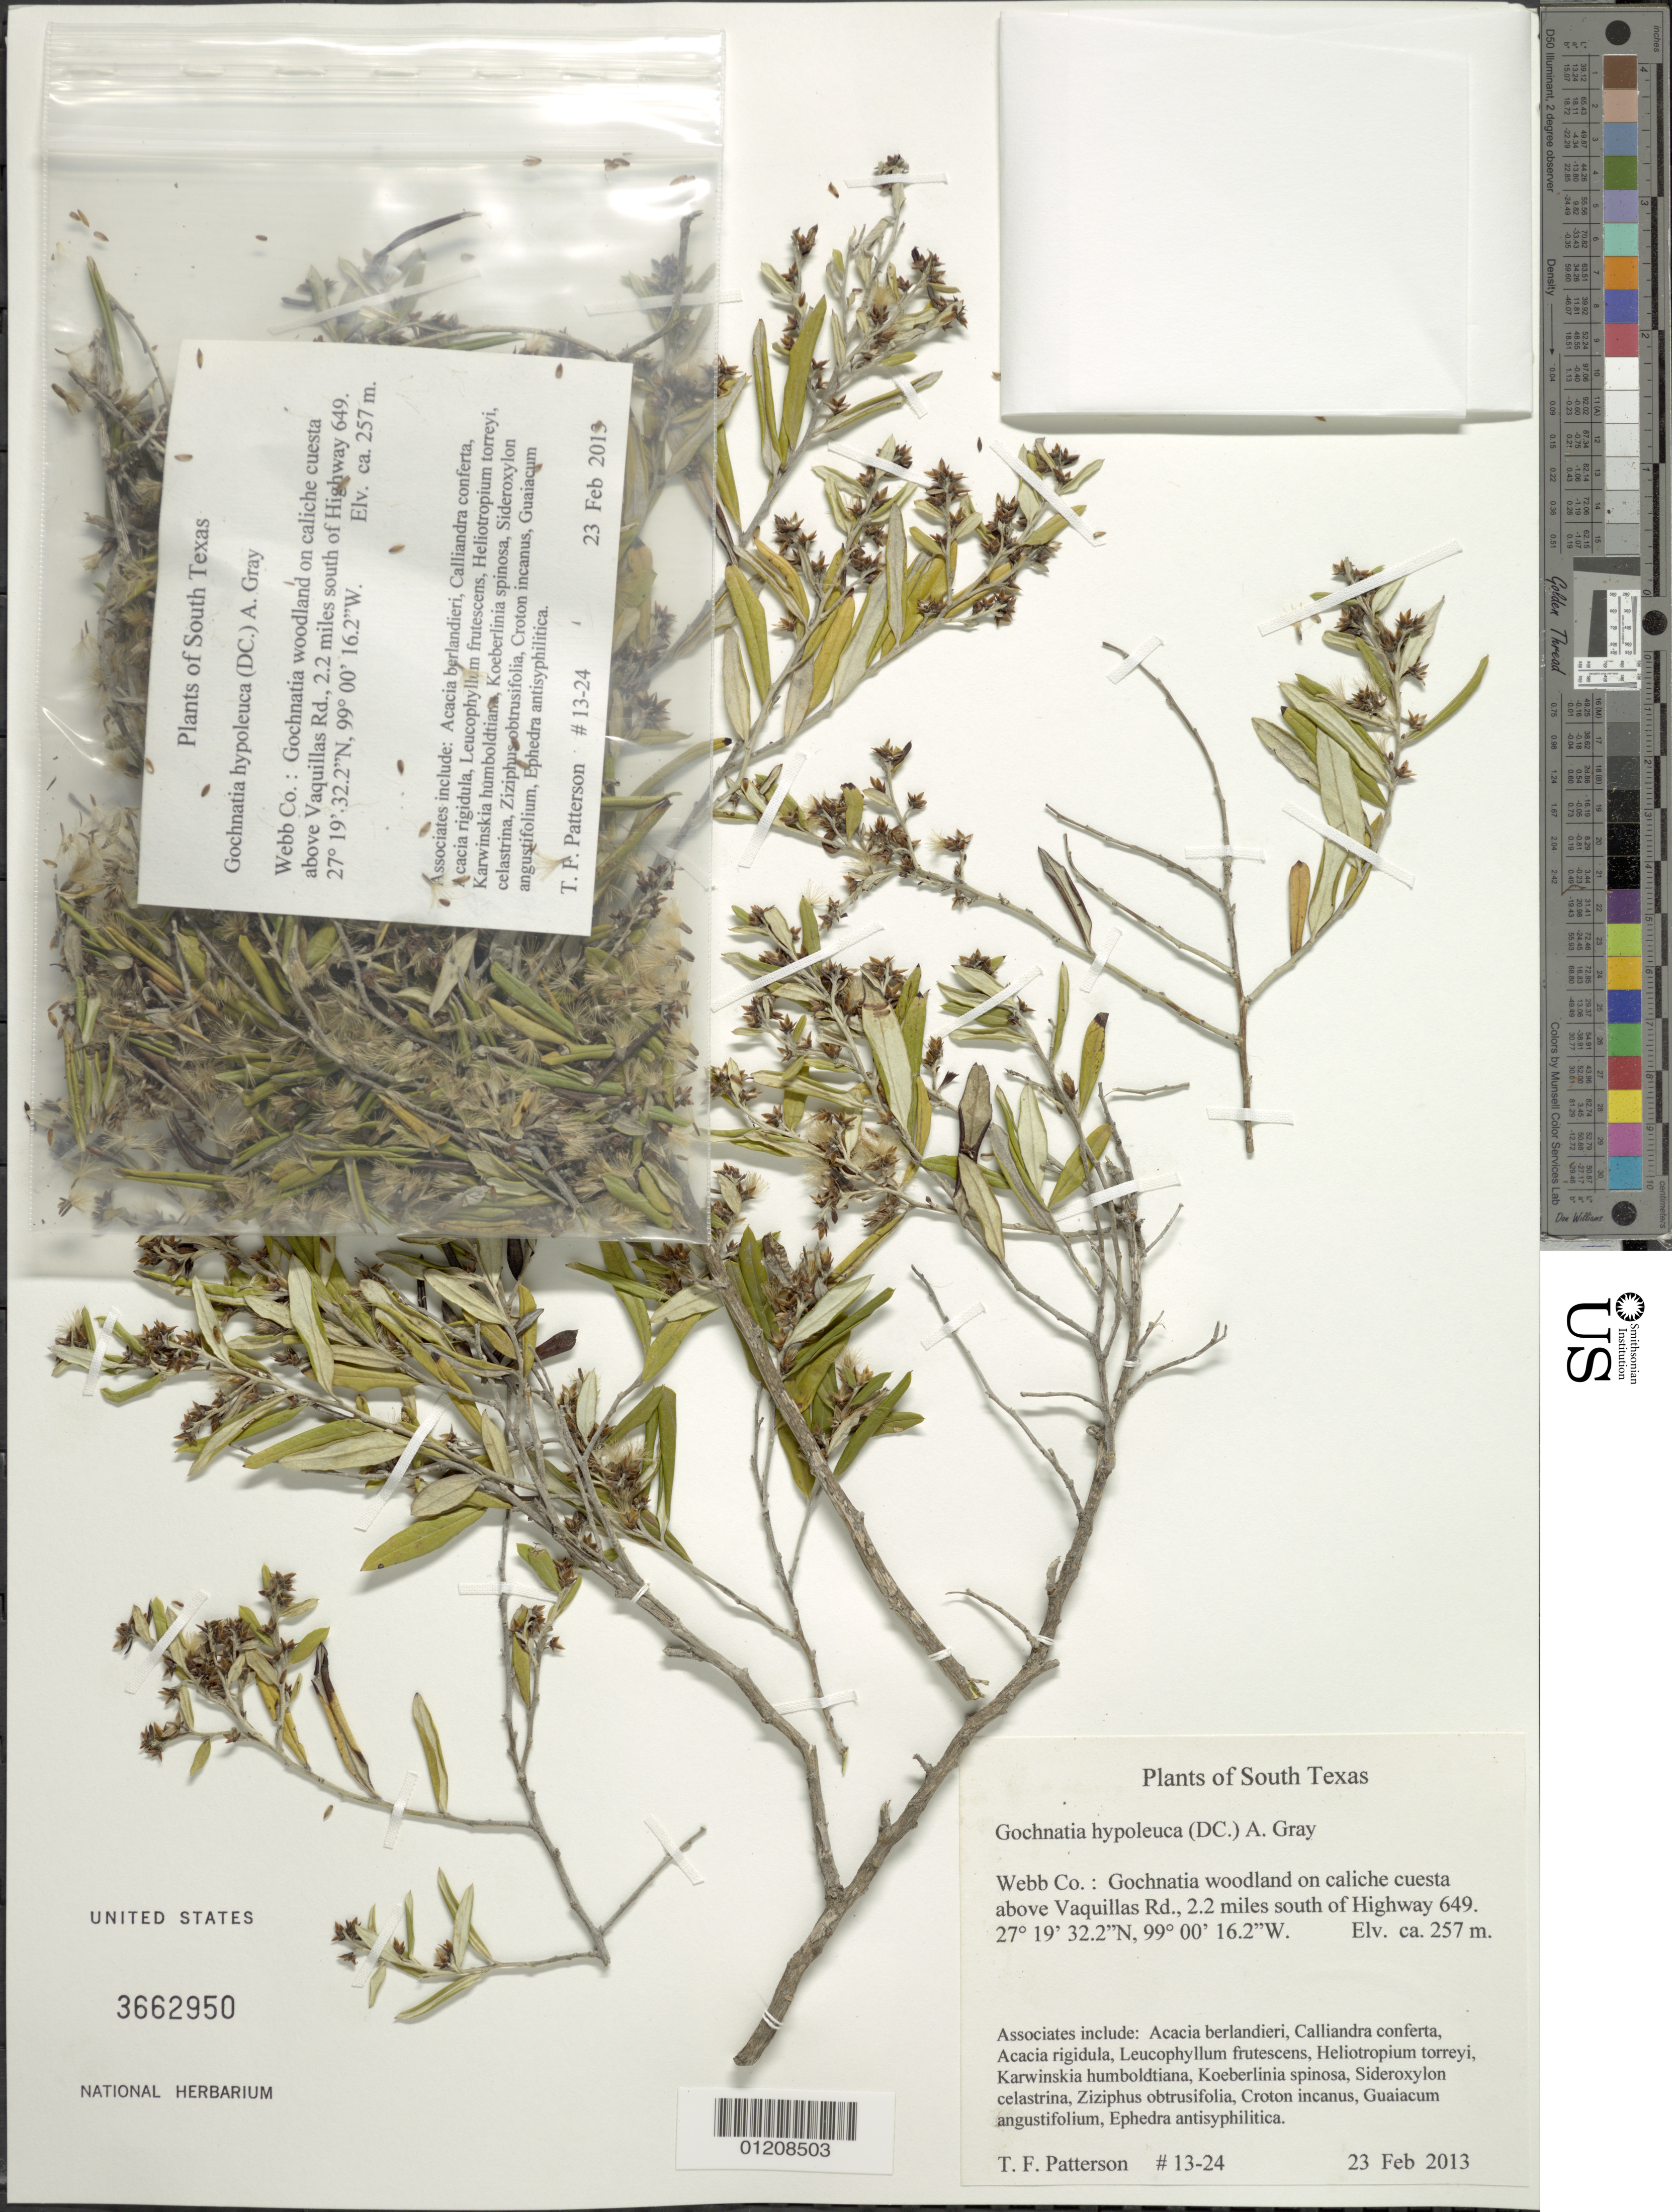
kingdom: Plantae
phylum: Tracheophyta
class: Magnoliopsida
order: Asterales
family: Asteraceae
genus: Nahuatlea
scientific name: Nahuatlea hypoleuca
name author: (DC.) V.A. Funk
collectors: T. Patterson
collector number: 13-24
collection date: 2013-02-23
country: United States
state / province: Texas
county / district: Webb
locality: Gochnatia woodland on caliche cuesta above Vaquillas Rd., 2.2 mi south of Highway 649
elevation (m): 257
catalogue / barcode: US 3662950